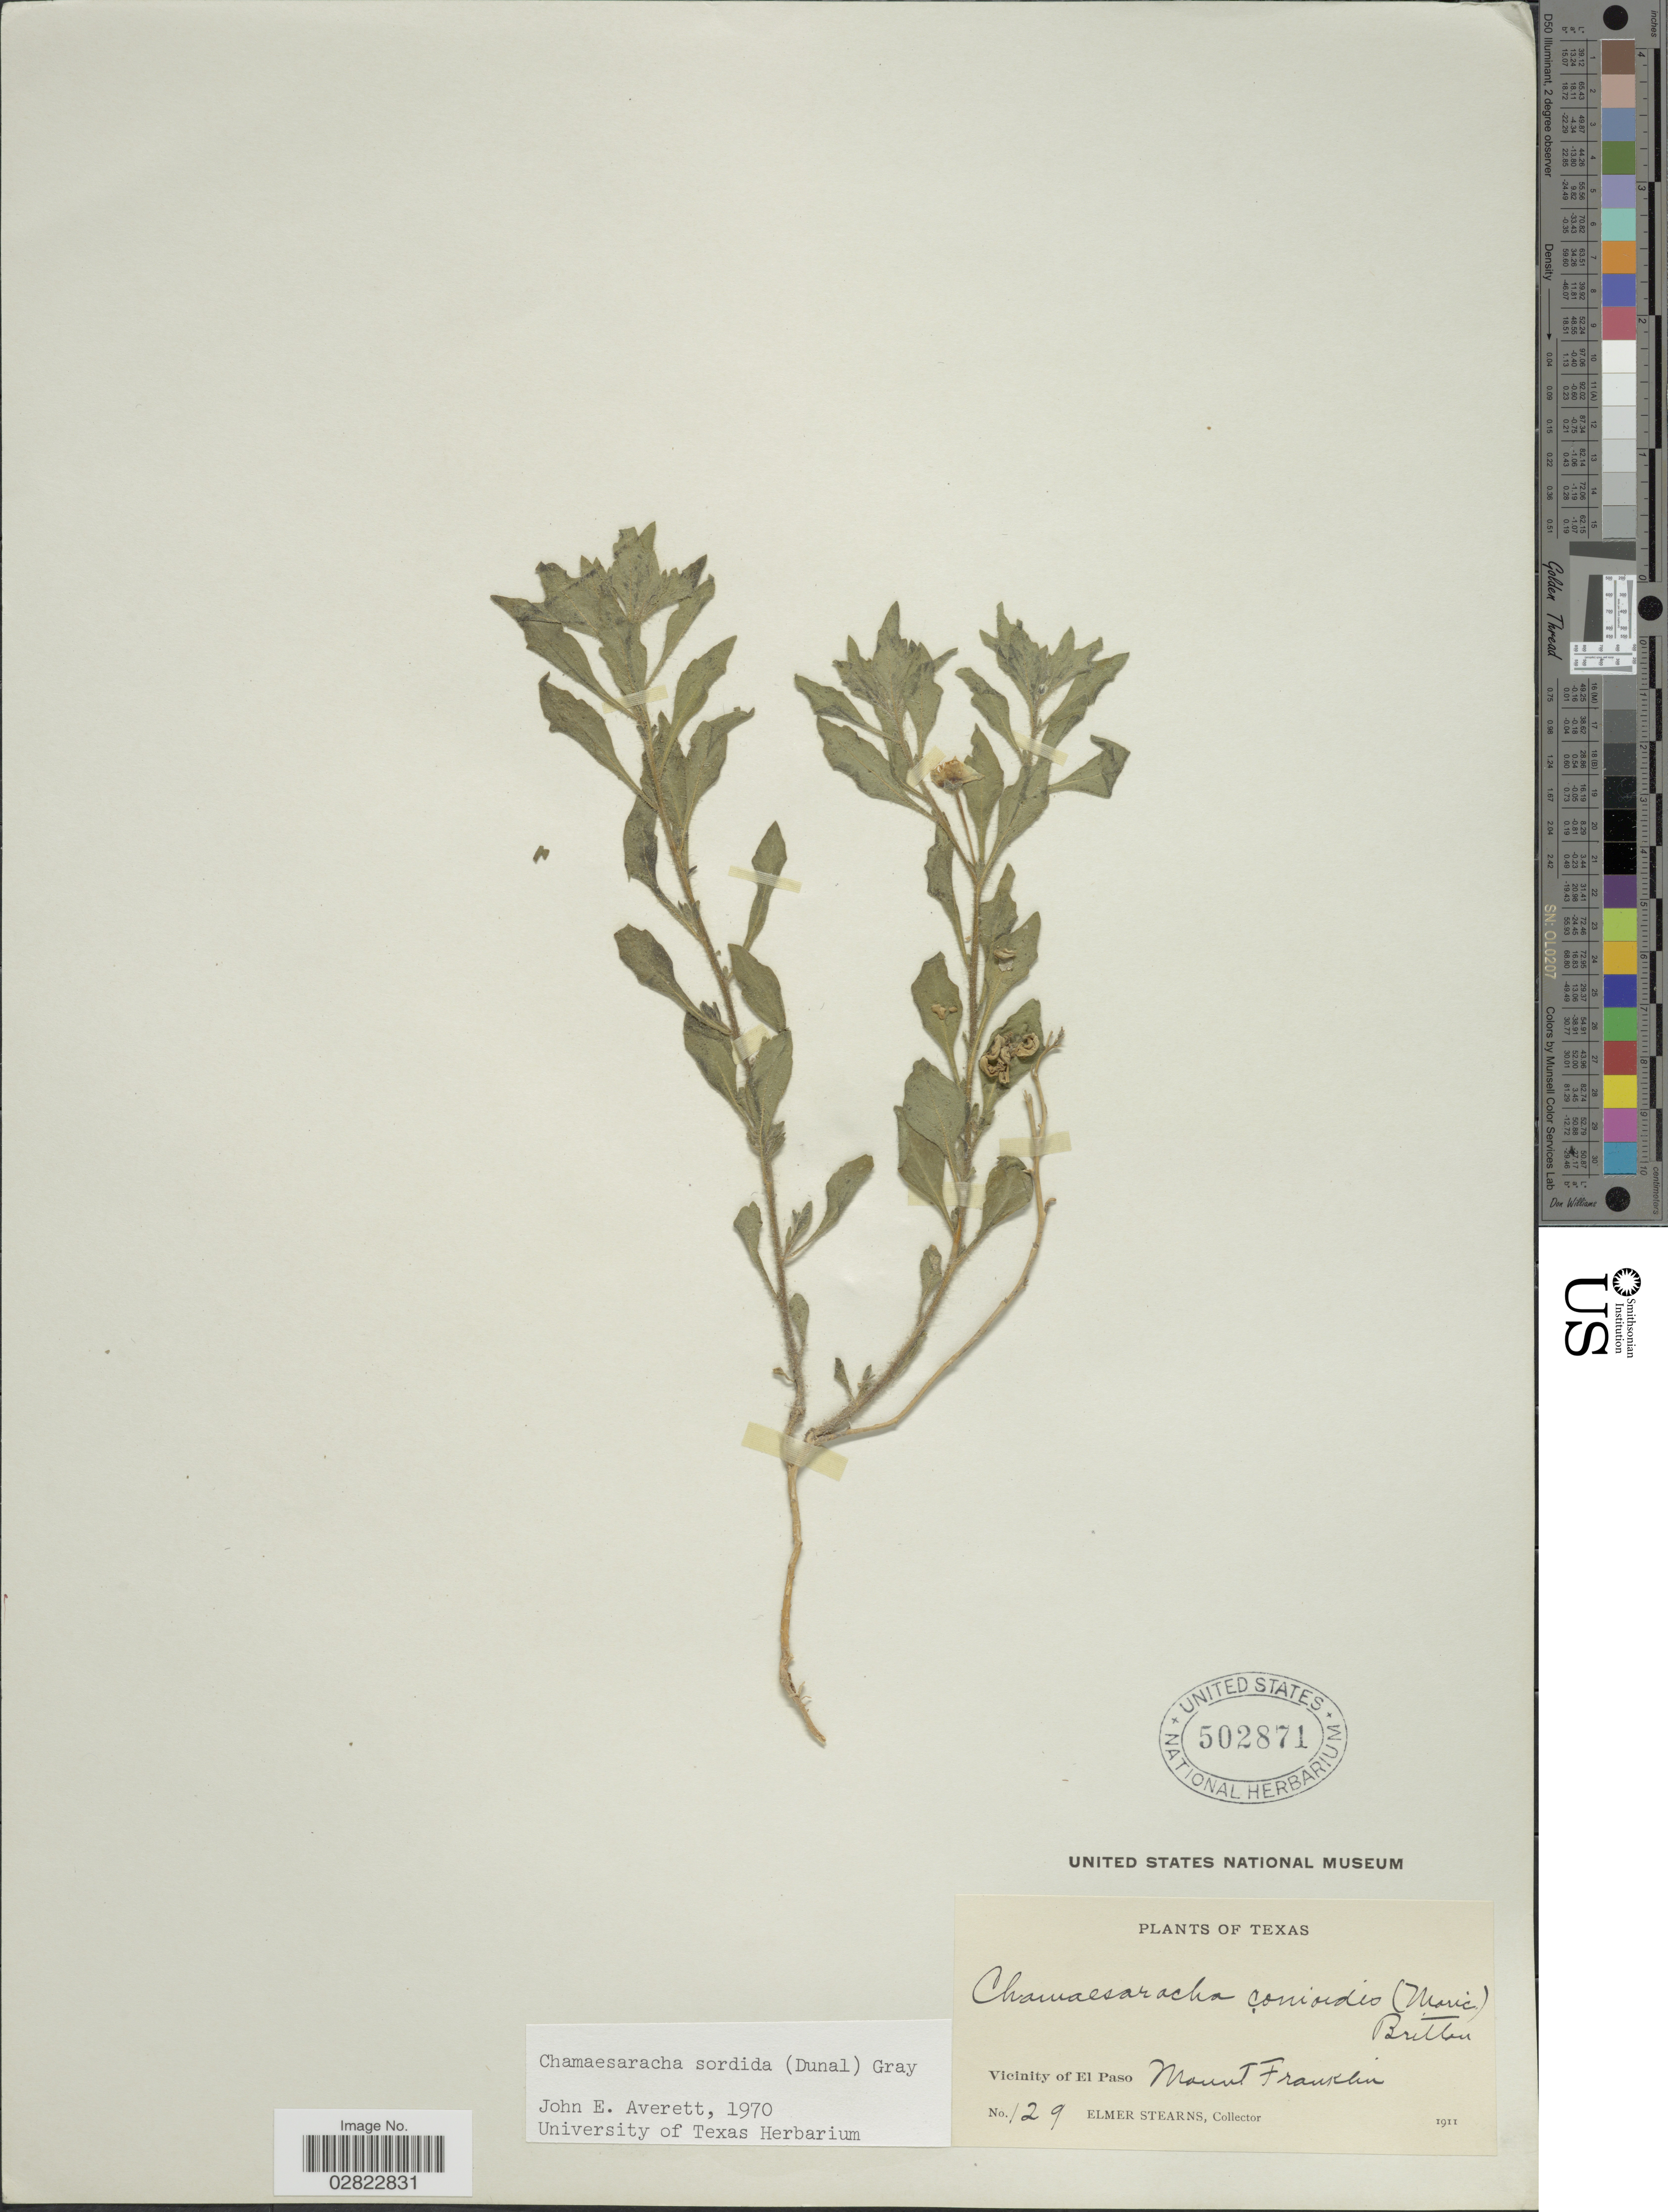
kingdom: Plantae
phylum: Tracheophyta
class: Magnoliopsida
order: Solanales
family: Solanaceae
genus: Chamaesaracha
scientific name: Chamaesaracha sordida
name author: (Dunal) S.F. Gray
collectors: E. Stearns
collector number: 129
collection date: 1911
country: United States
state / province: Texas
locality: Vicinity of El Paso, Mount Franklin.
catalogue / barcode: US 502871